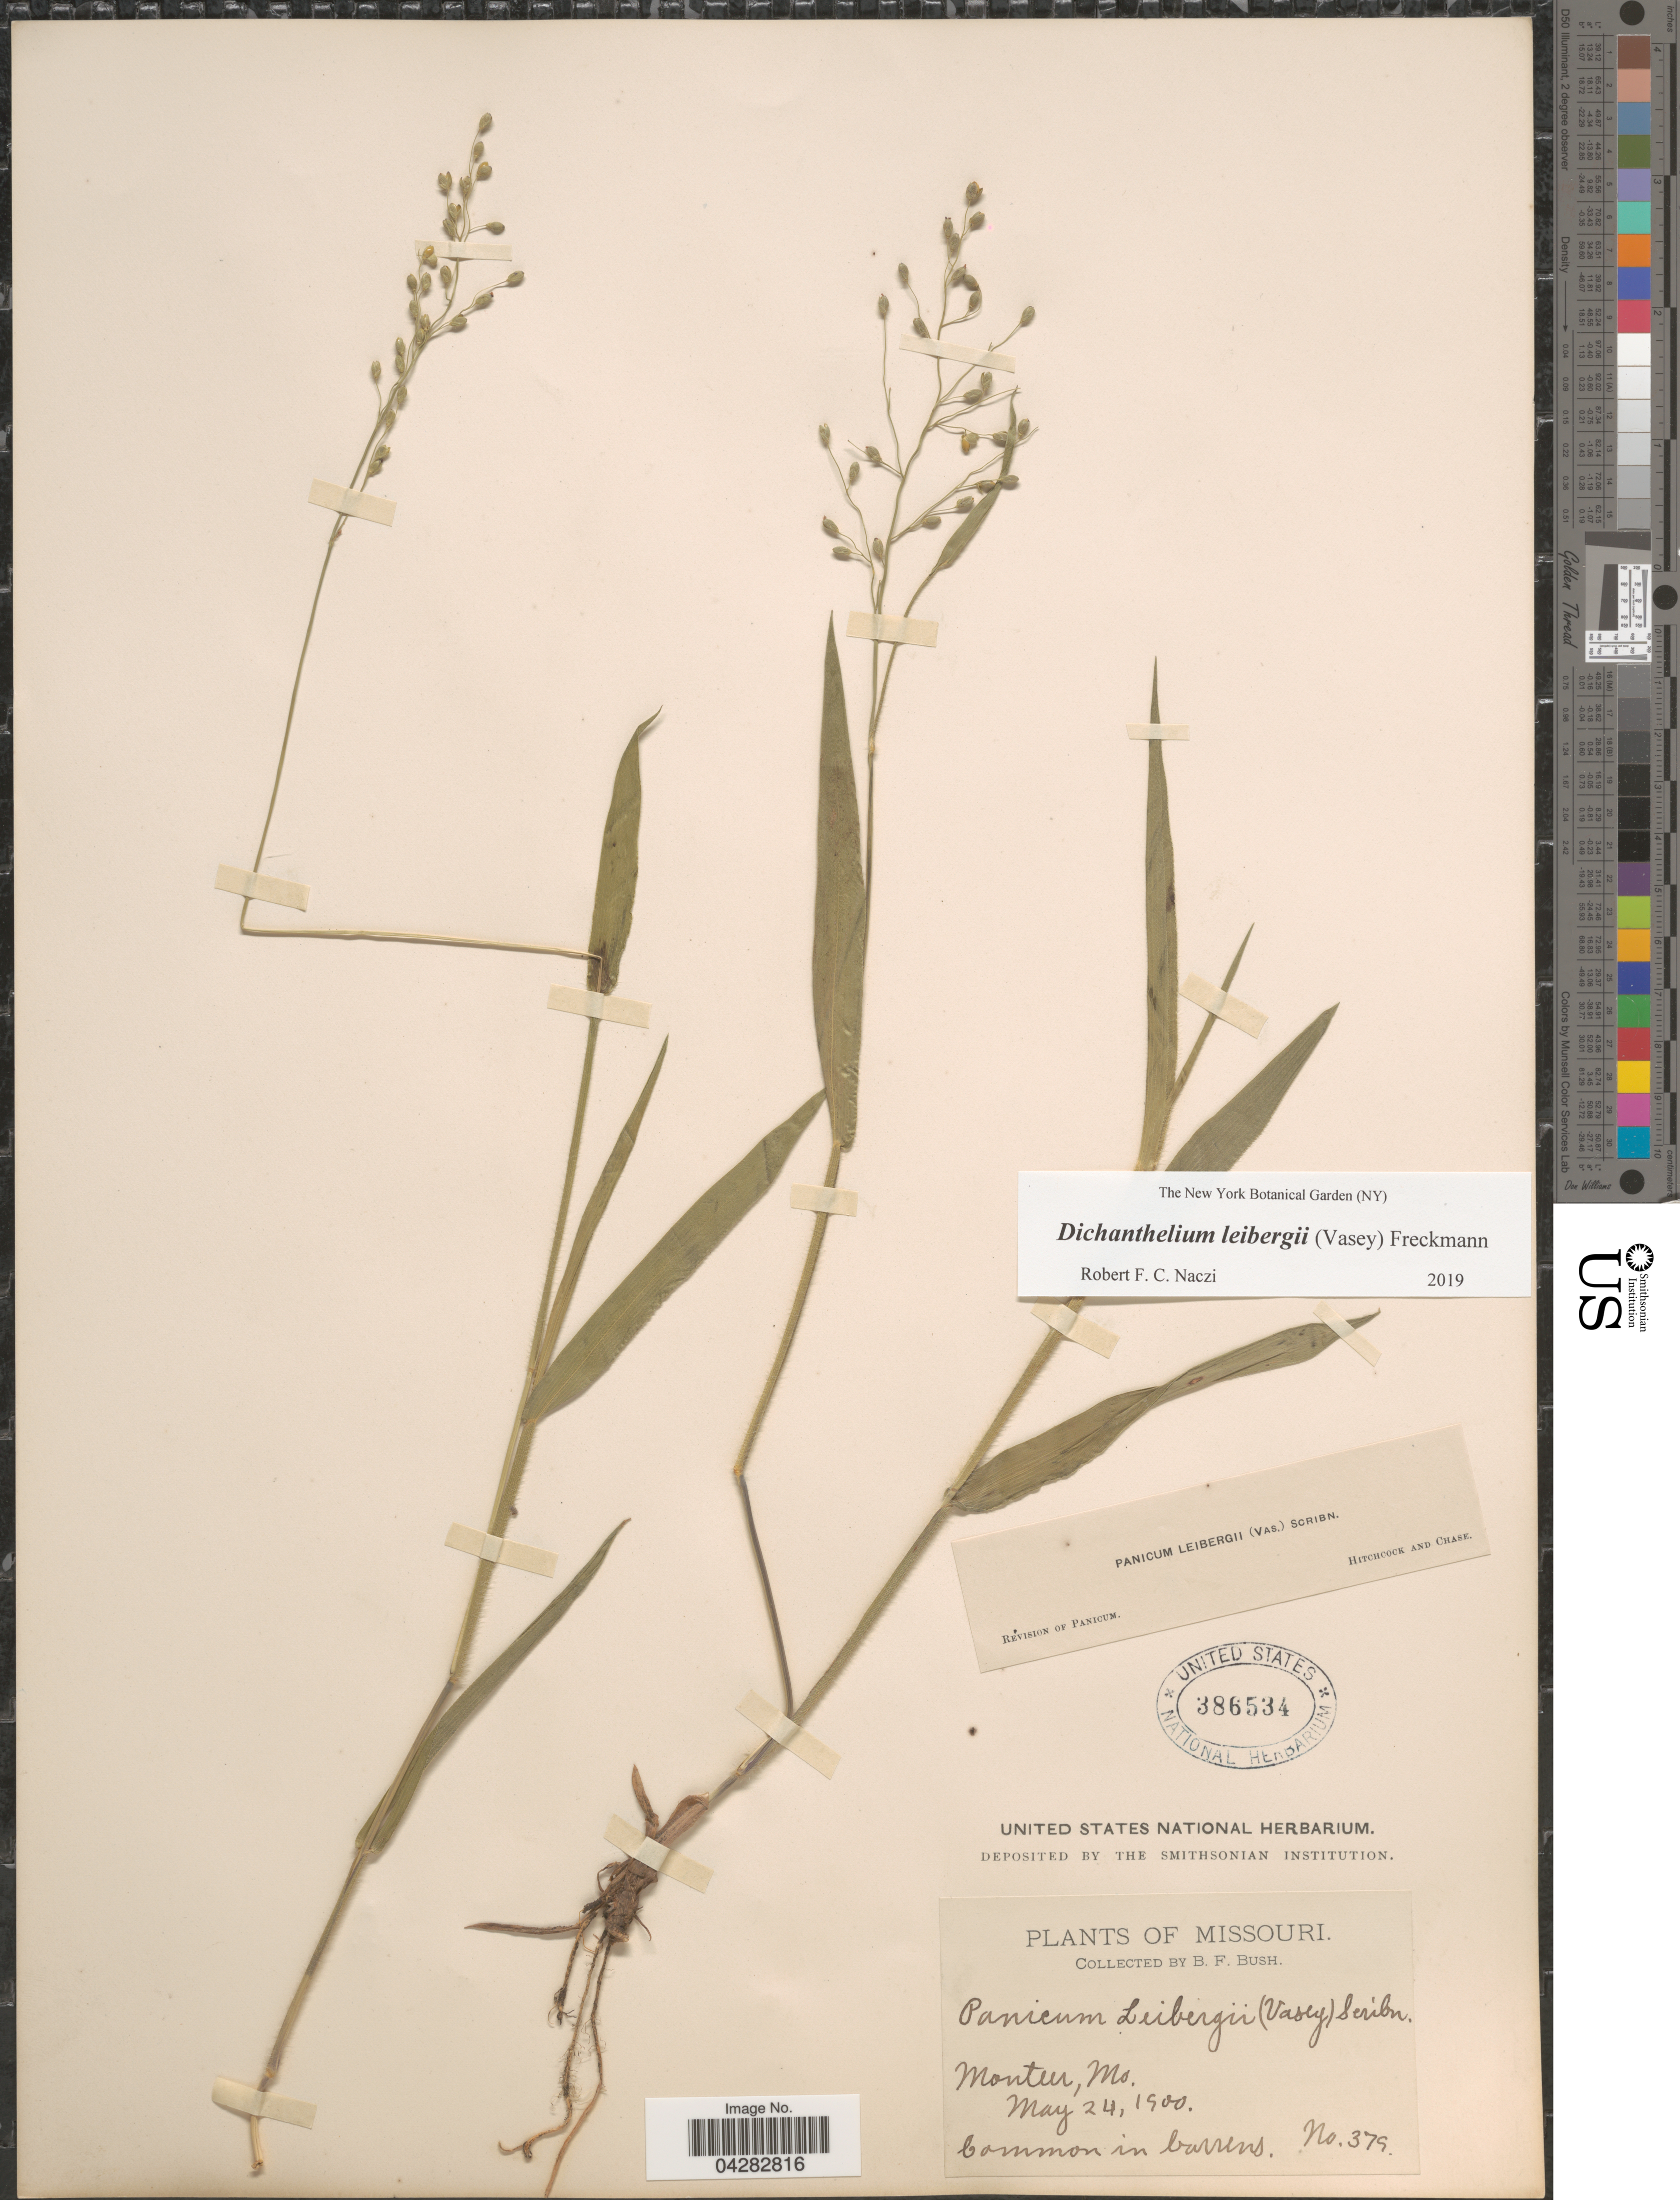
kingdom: Plantae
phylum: Tracheophyta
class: Liliopsida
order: Poales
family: Poaceae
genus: Dichanthelium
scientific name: Dichanthelium leibergii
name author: (Vasey) Gould & C.A. Clark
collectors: B. F. Bush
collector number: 379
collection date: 1900-05-24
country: United States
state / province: Missouri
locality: Monteer.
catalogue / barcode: US 386534